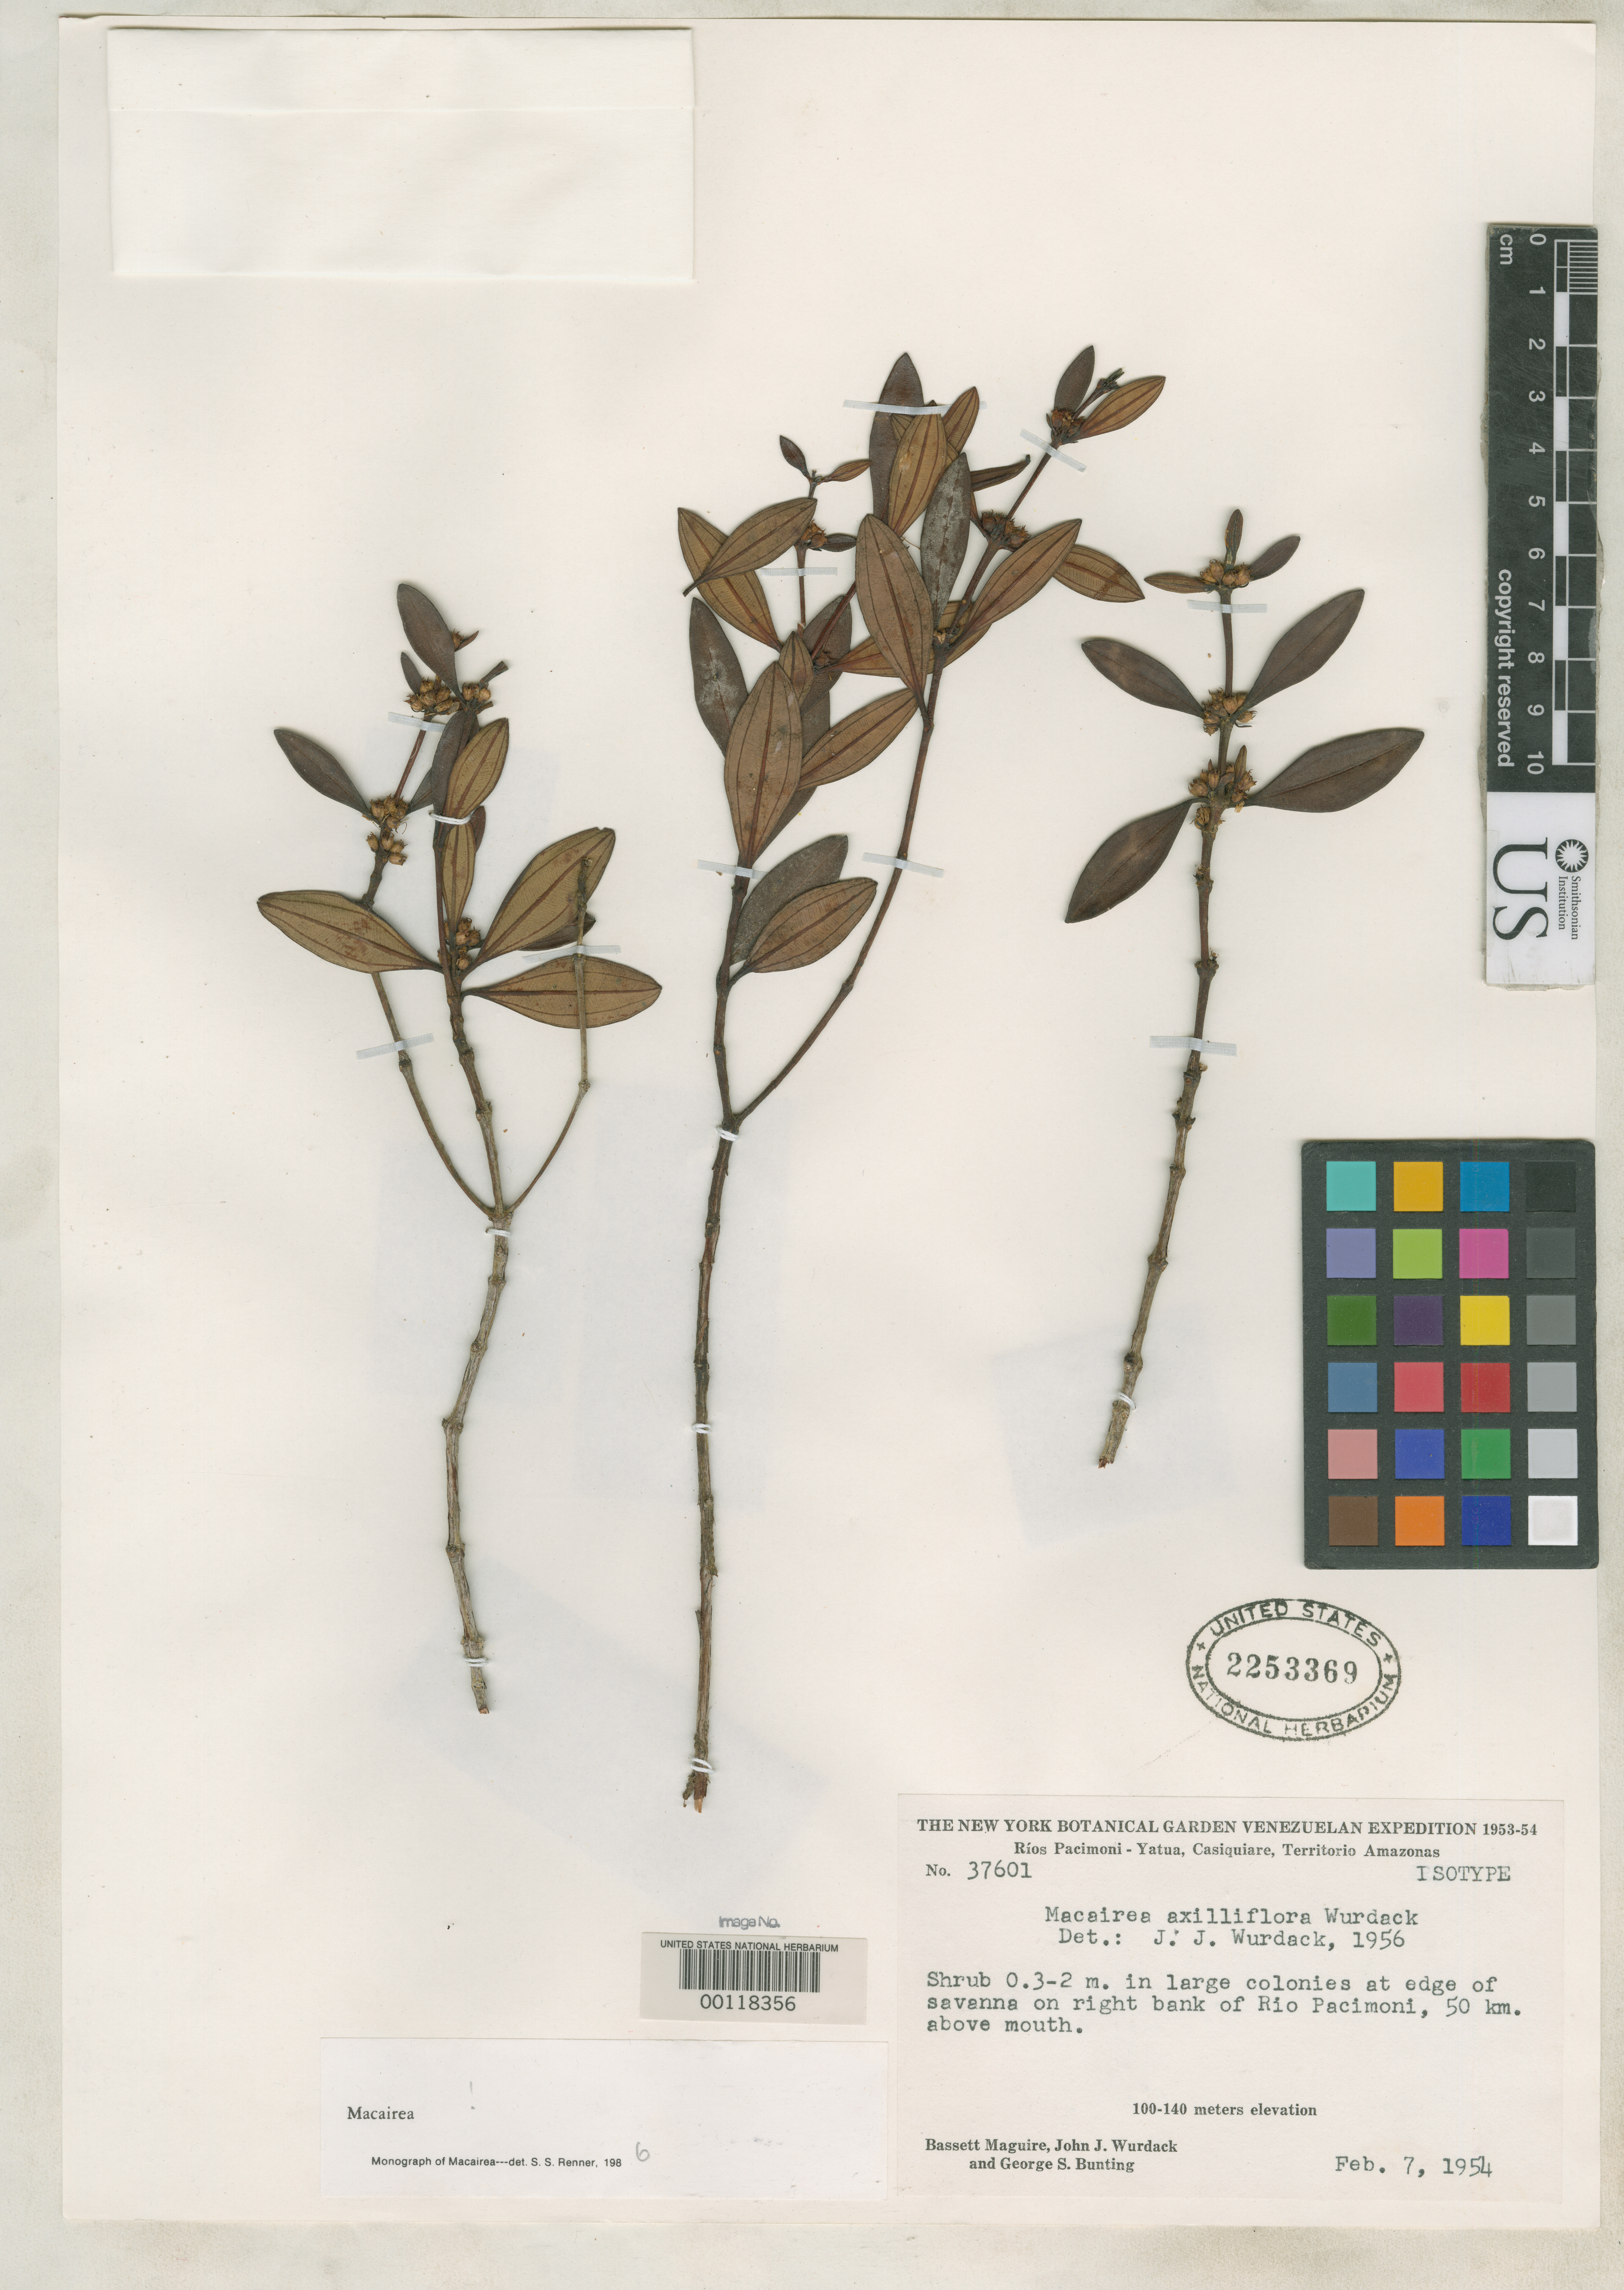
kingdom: Plantae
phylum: Tracheophyta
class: Magnoliopsida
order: Myrtales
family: Melastomataceae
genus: Macairea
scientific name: Macairea axilliflora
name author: Wurdack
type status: Isotype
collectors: B. Maguire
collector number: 37601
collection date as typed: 07 Feb 1954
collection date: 1954-02-07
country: Venezuela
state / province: Amazonas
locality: Rio Pacimoni.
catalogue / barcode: US 2253369